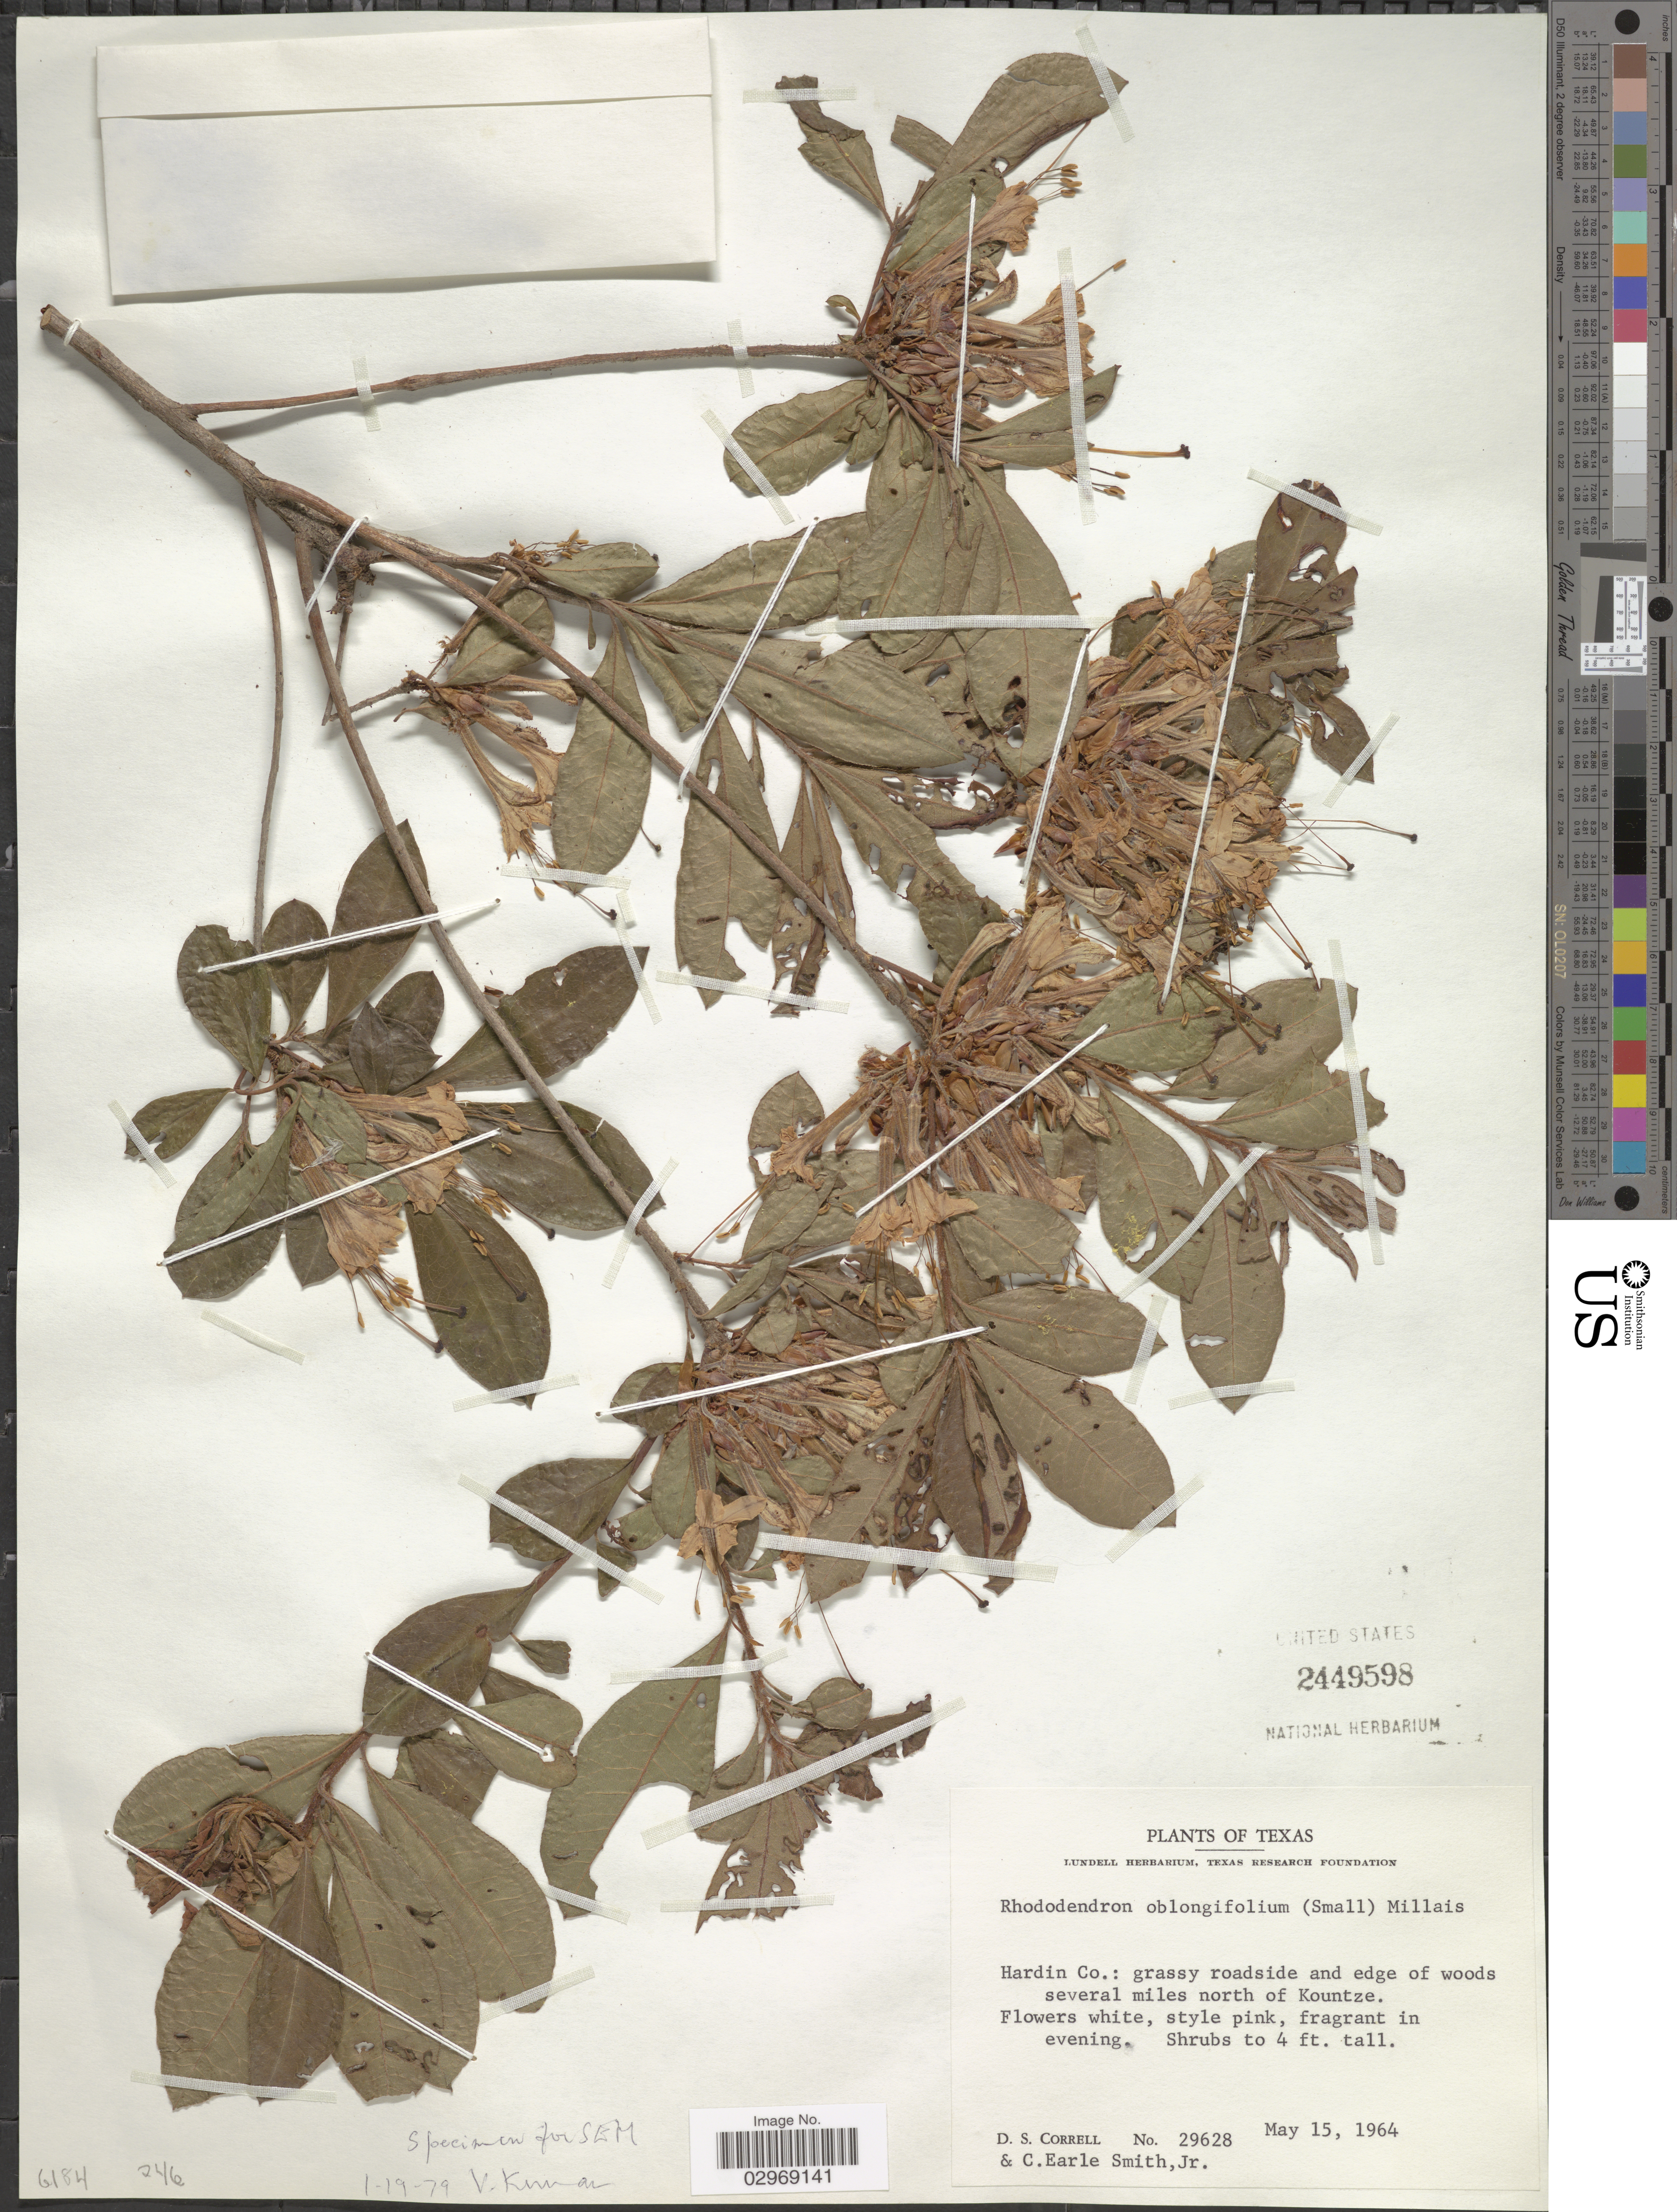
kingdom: Plantae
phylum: Tracheophyta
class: Magnoliopsida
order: Ericales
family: Ericaceae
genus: Rhododendron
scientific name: Rhododendron oblongifolium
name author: (Small) Millais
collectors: D. S. Correll & C. E. Smith Jr.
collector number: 29628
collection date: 1964-05-15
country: United States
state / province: Texas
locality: Hardin Co.: grassy roadside and edge of woods several miles north of Kountze.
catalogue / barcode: US 2449598